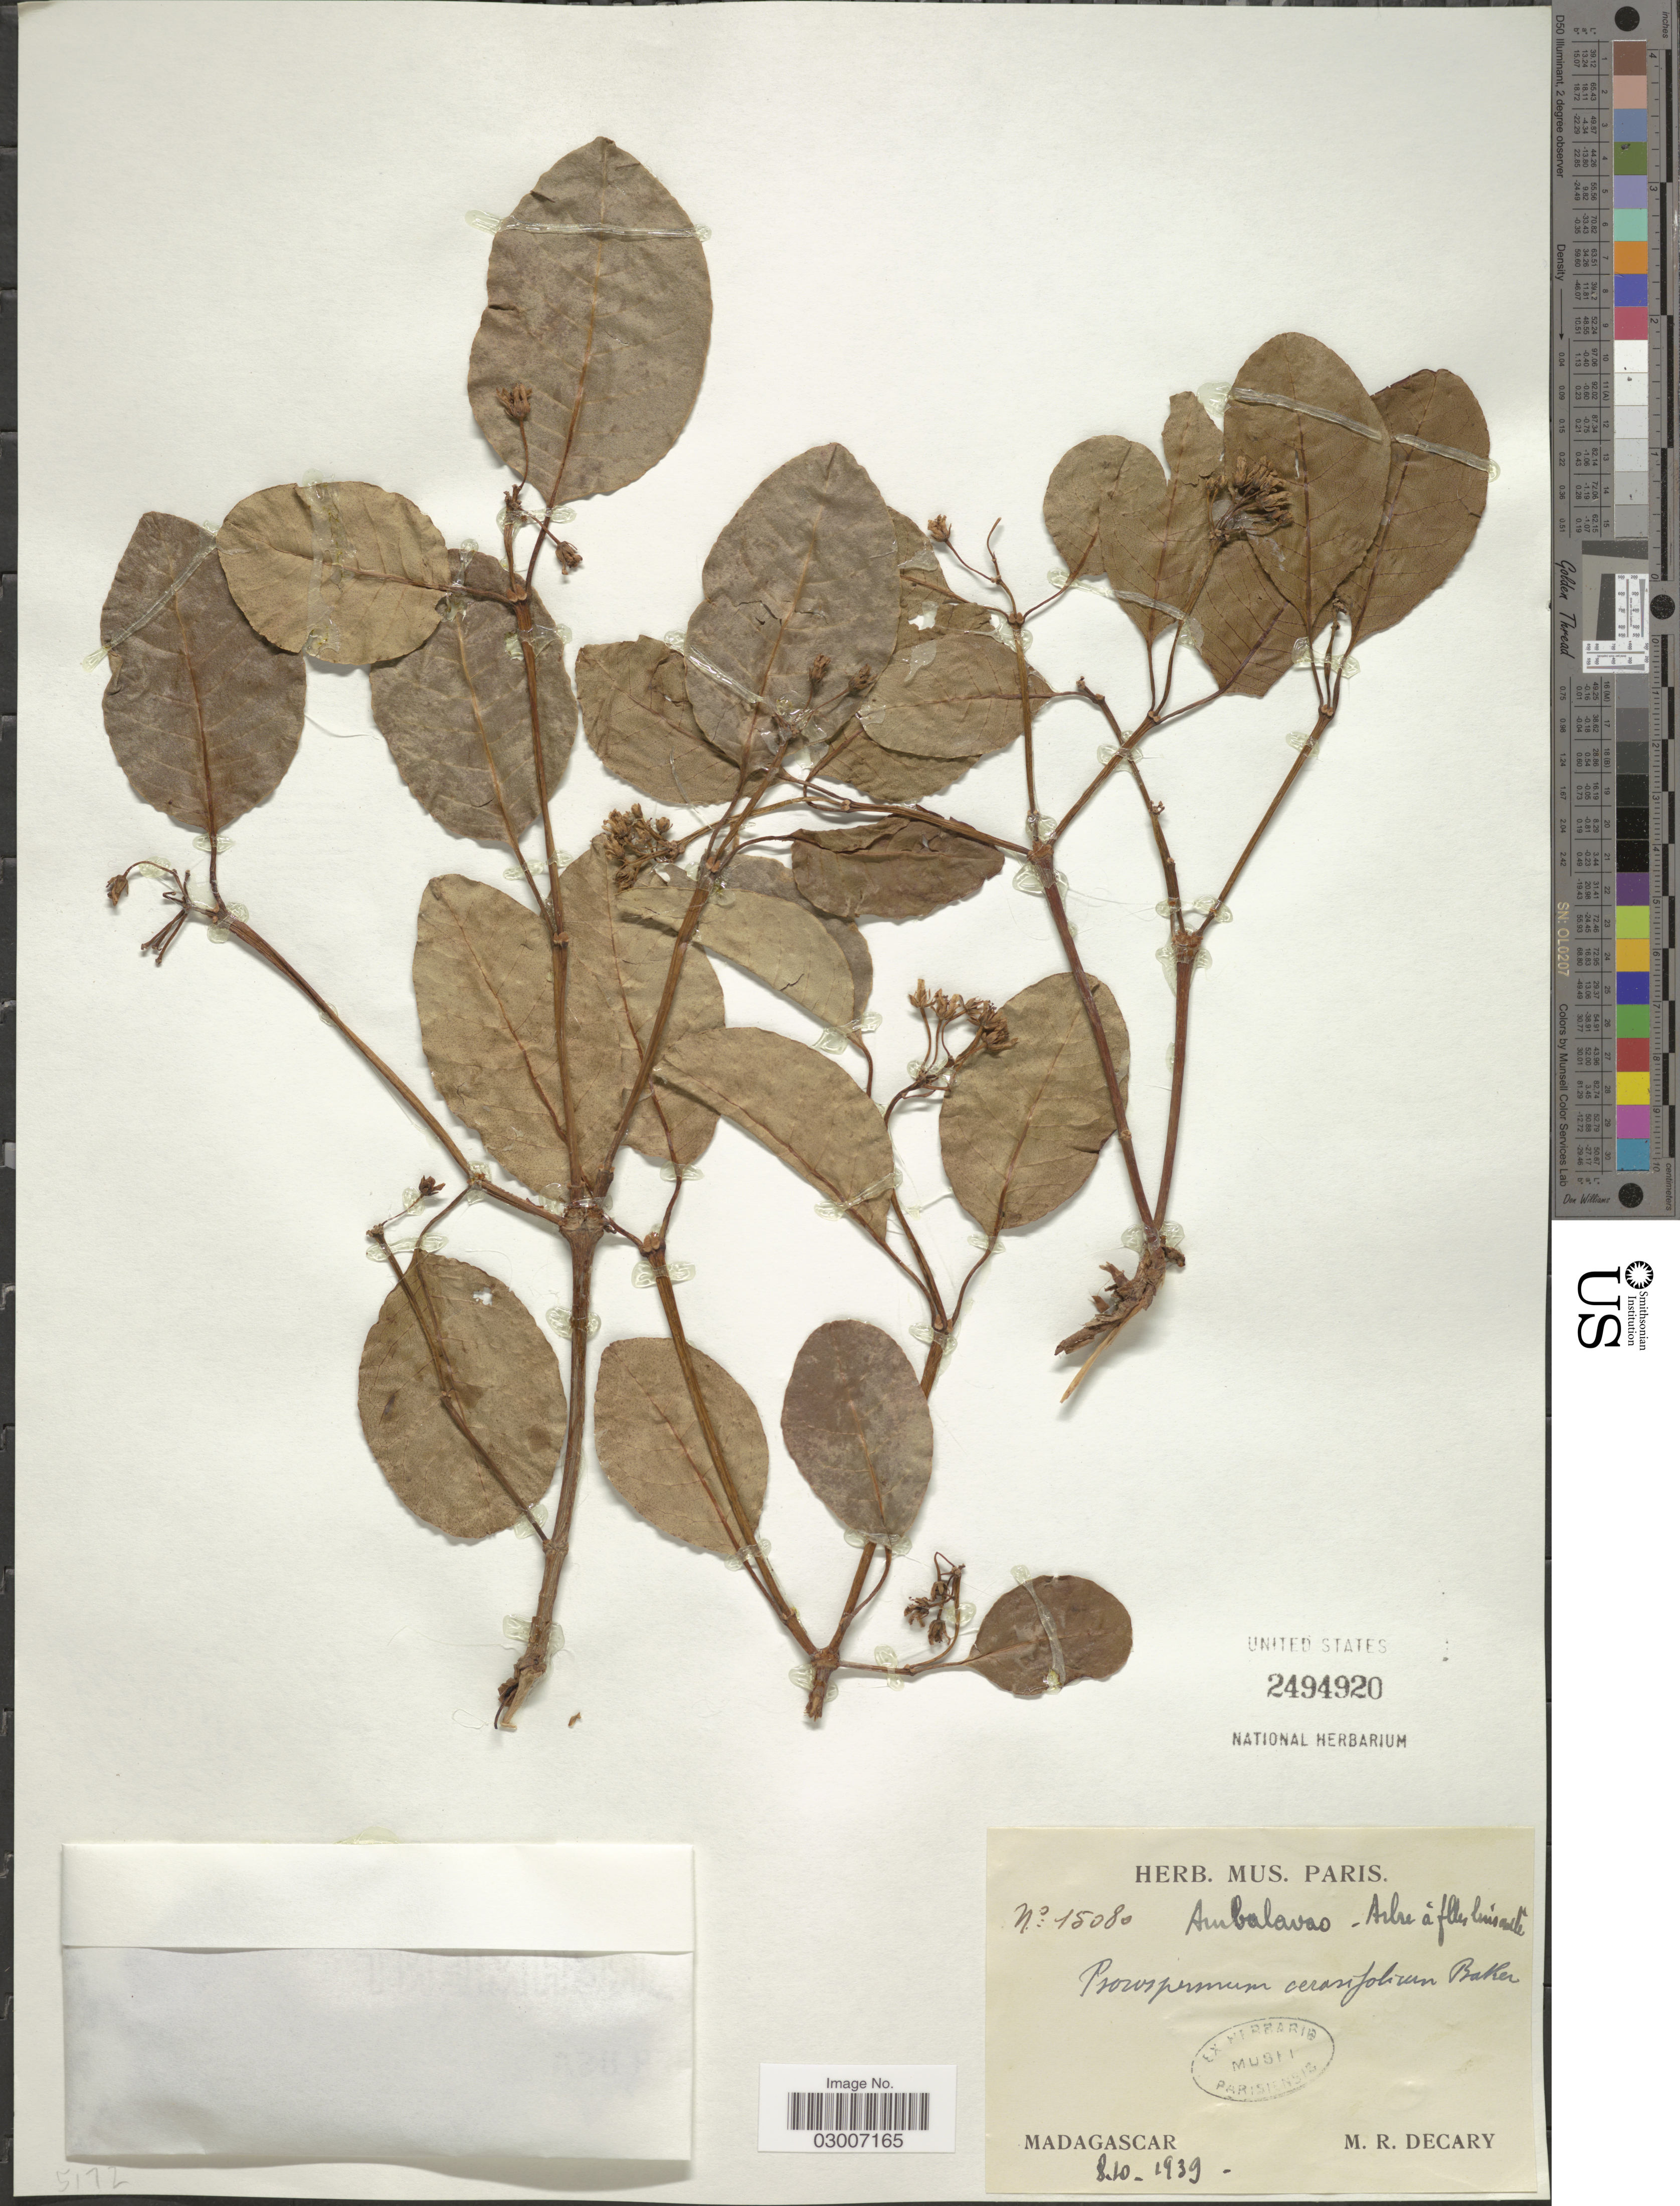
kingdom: Plantae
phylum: Tracheophyta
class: Magnoliopsida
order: Malpighiales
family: Hypericaceae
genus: Psorospermum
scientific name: Psorospermum cerasifolium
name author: Baker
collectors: R. Decary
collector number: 15080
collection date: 1939-10-08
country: Madagascar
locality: Ambalavao.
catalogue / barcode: US 2494920